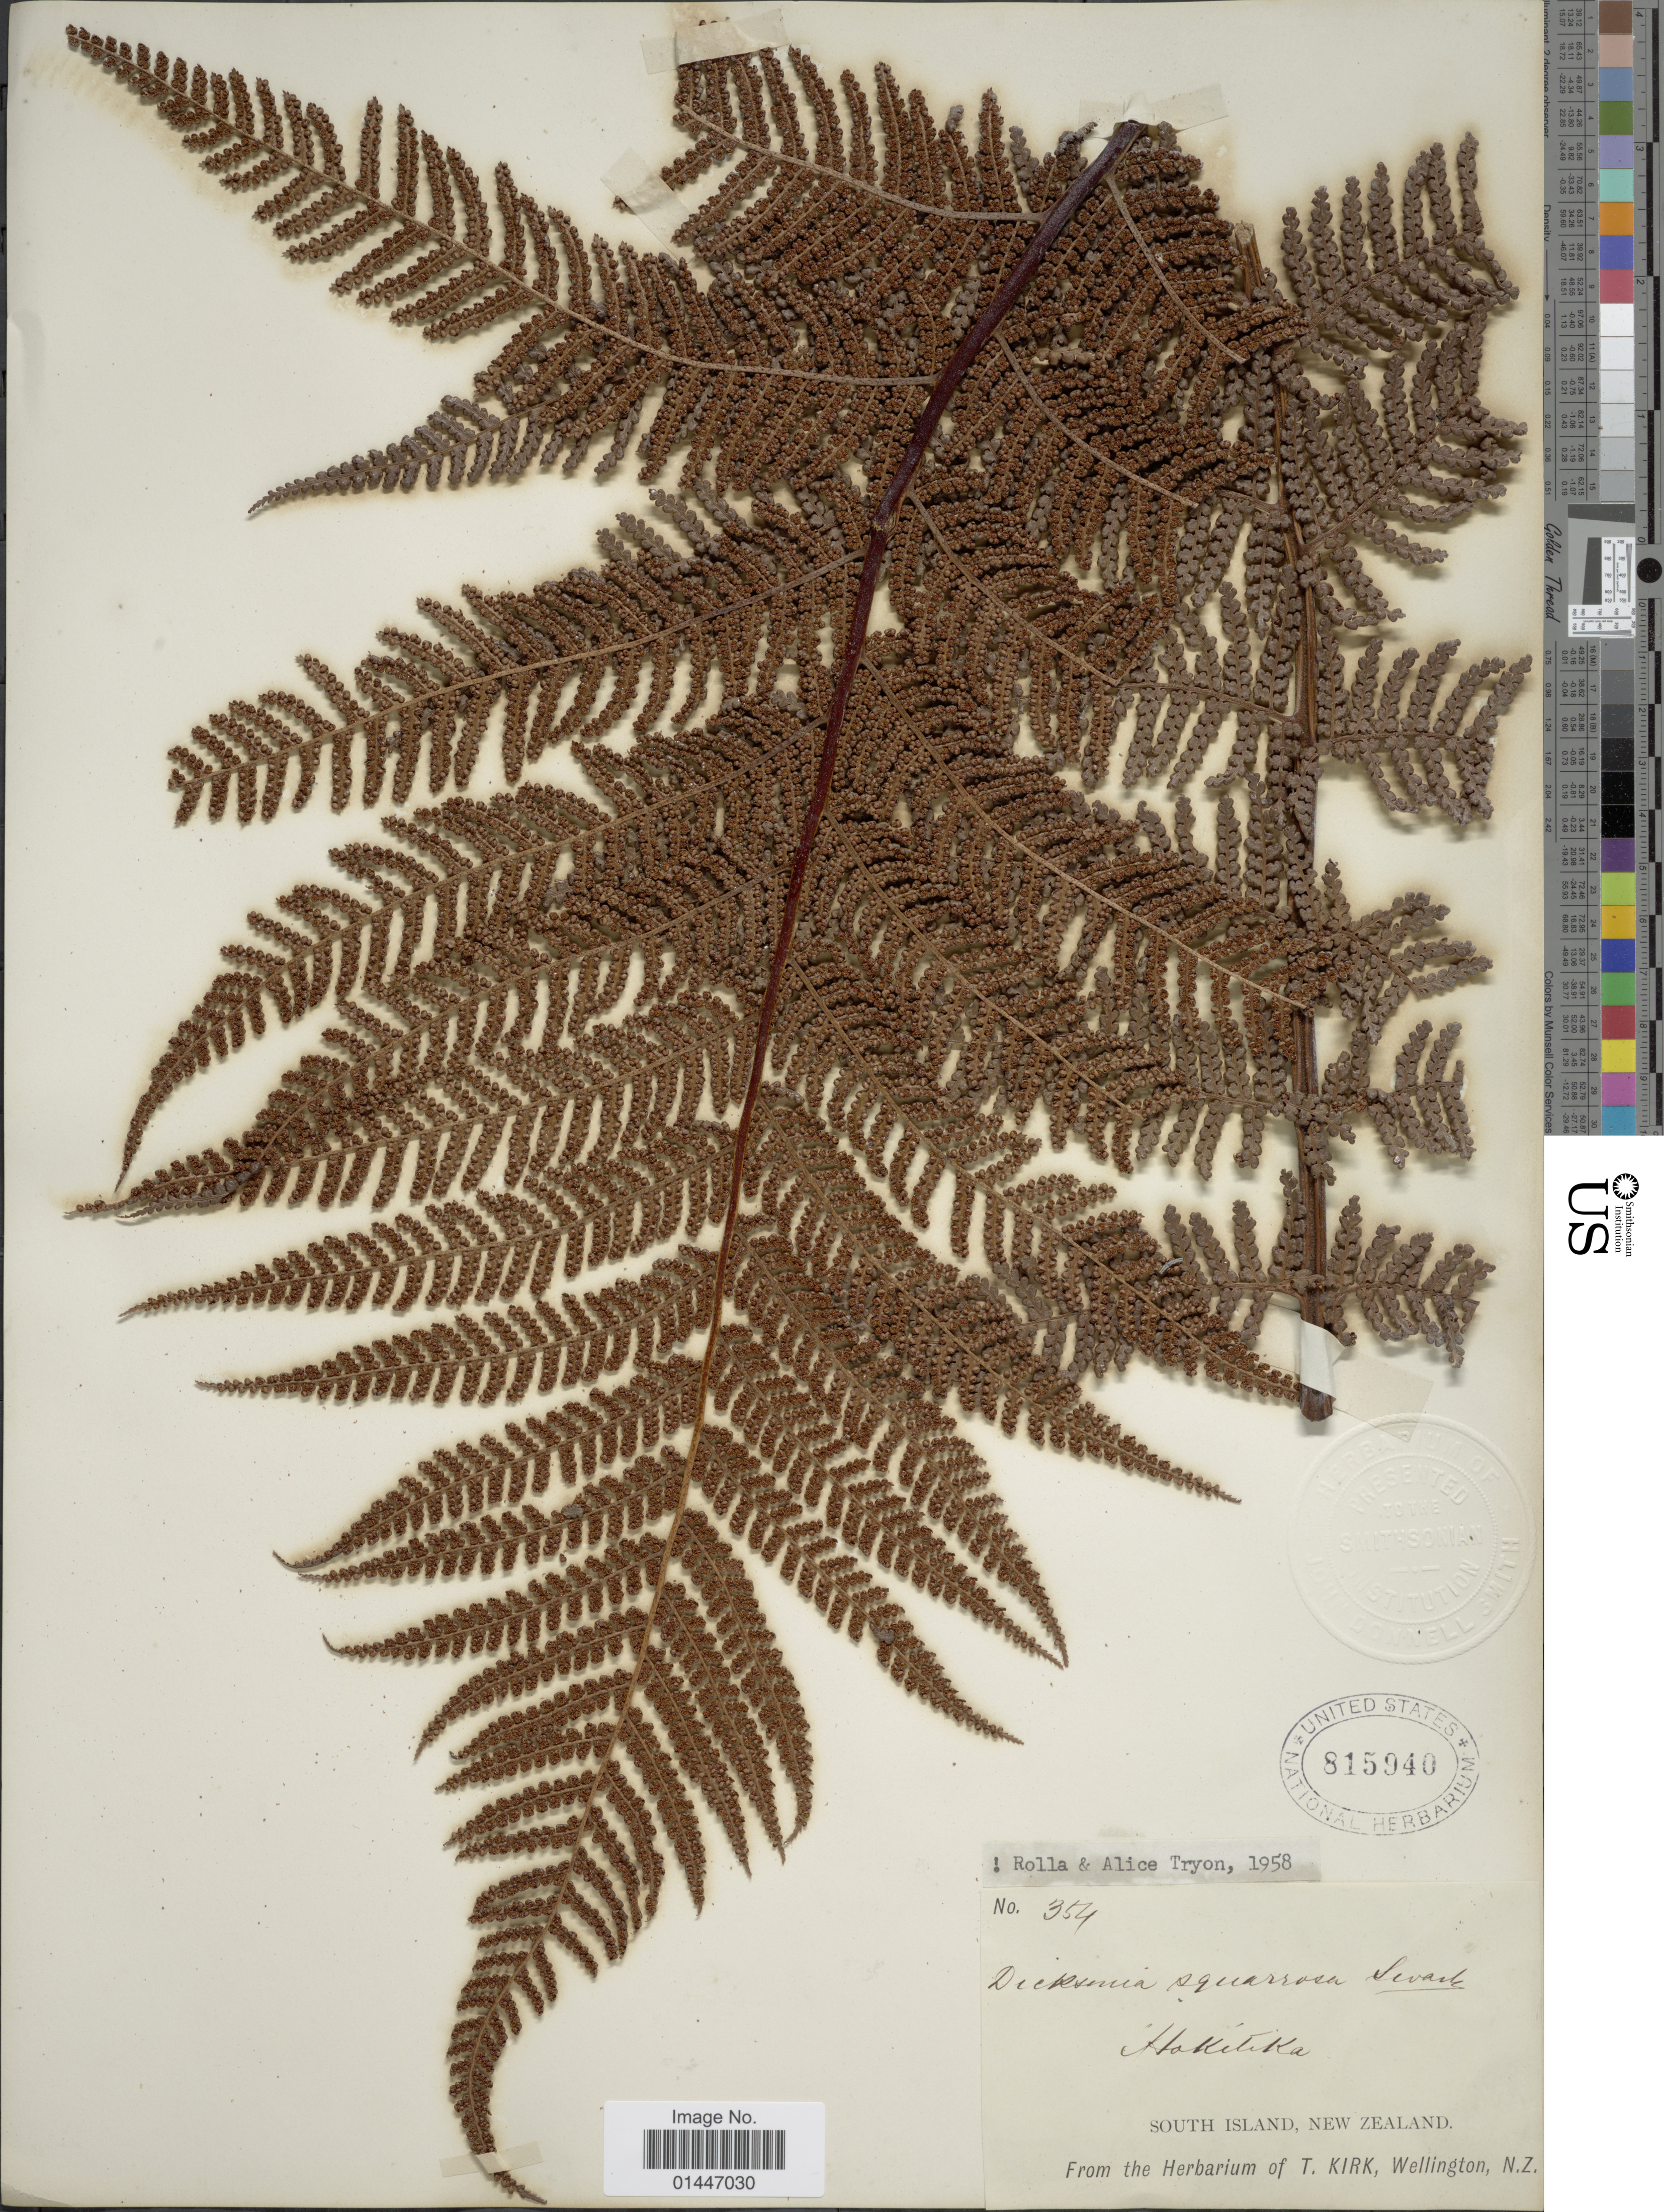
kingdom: Plantae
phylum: Tracheophyta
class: Polypodiopsida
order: Cyatheales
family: Dicksoniaceae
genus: Dicksonia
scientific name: Dicksonia squarrosa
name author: Sw.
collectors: ex herb. T. Kirk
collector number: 354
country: New Zealand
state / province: Wellington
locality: South Island. Hokitka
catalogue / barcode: US 815940